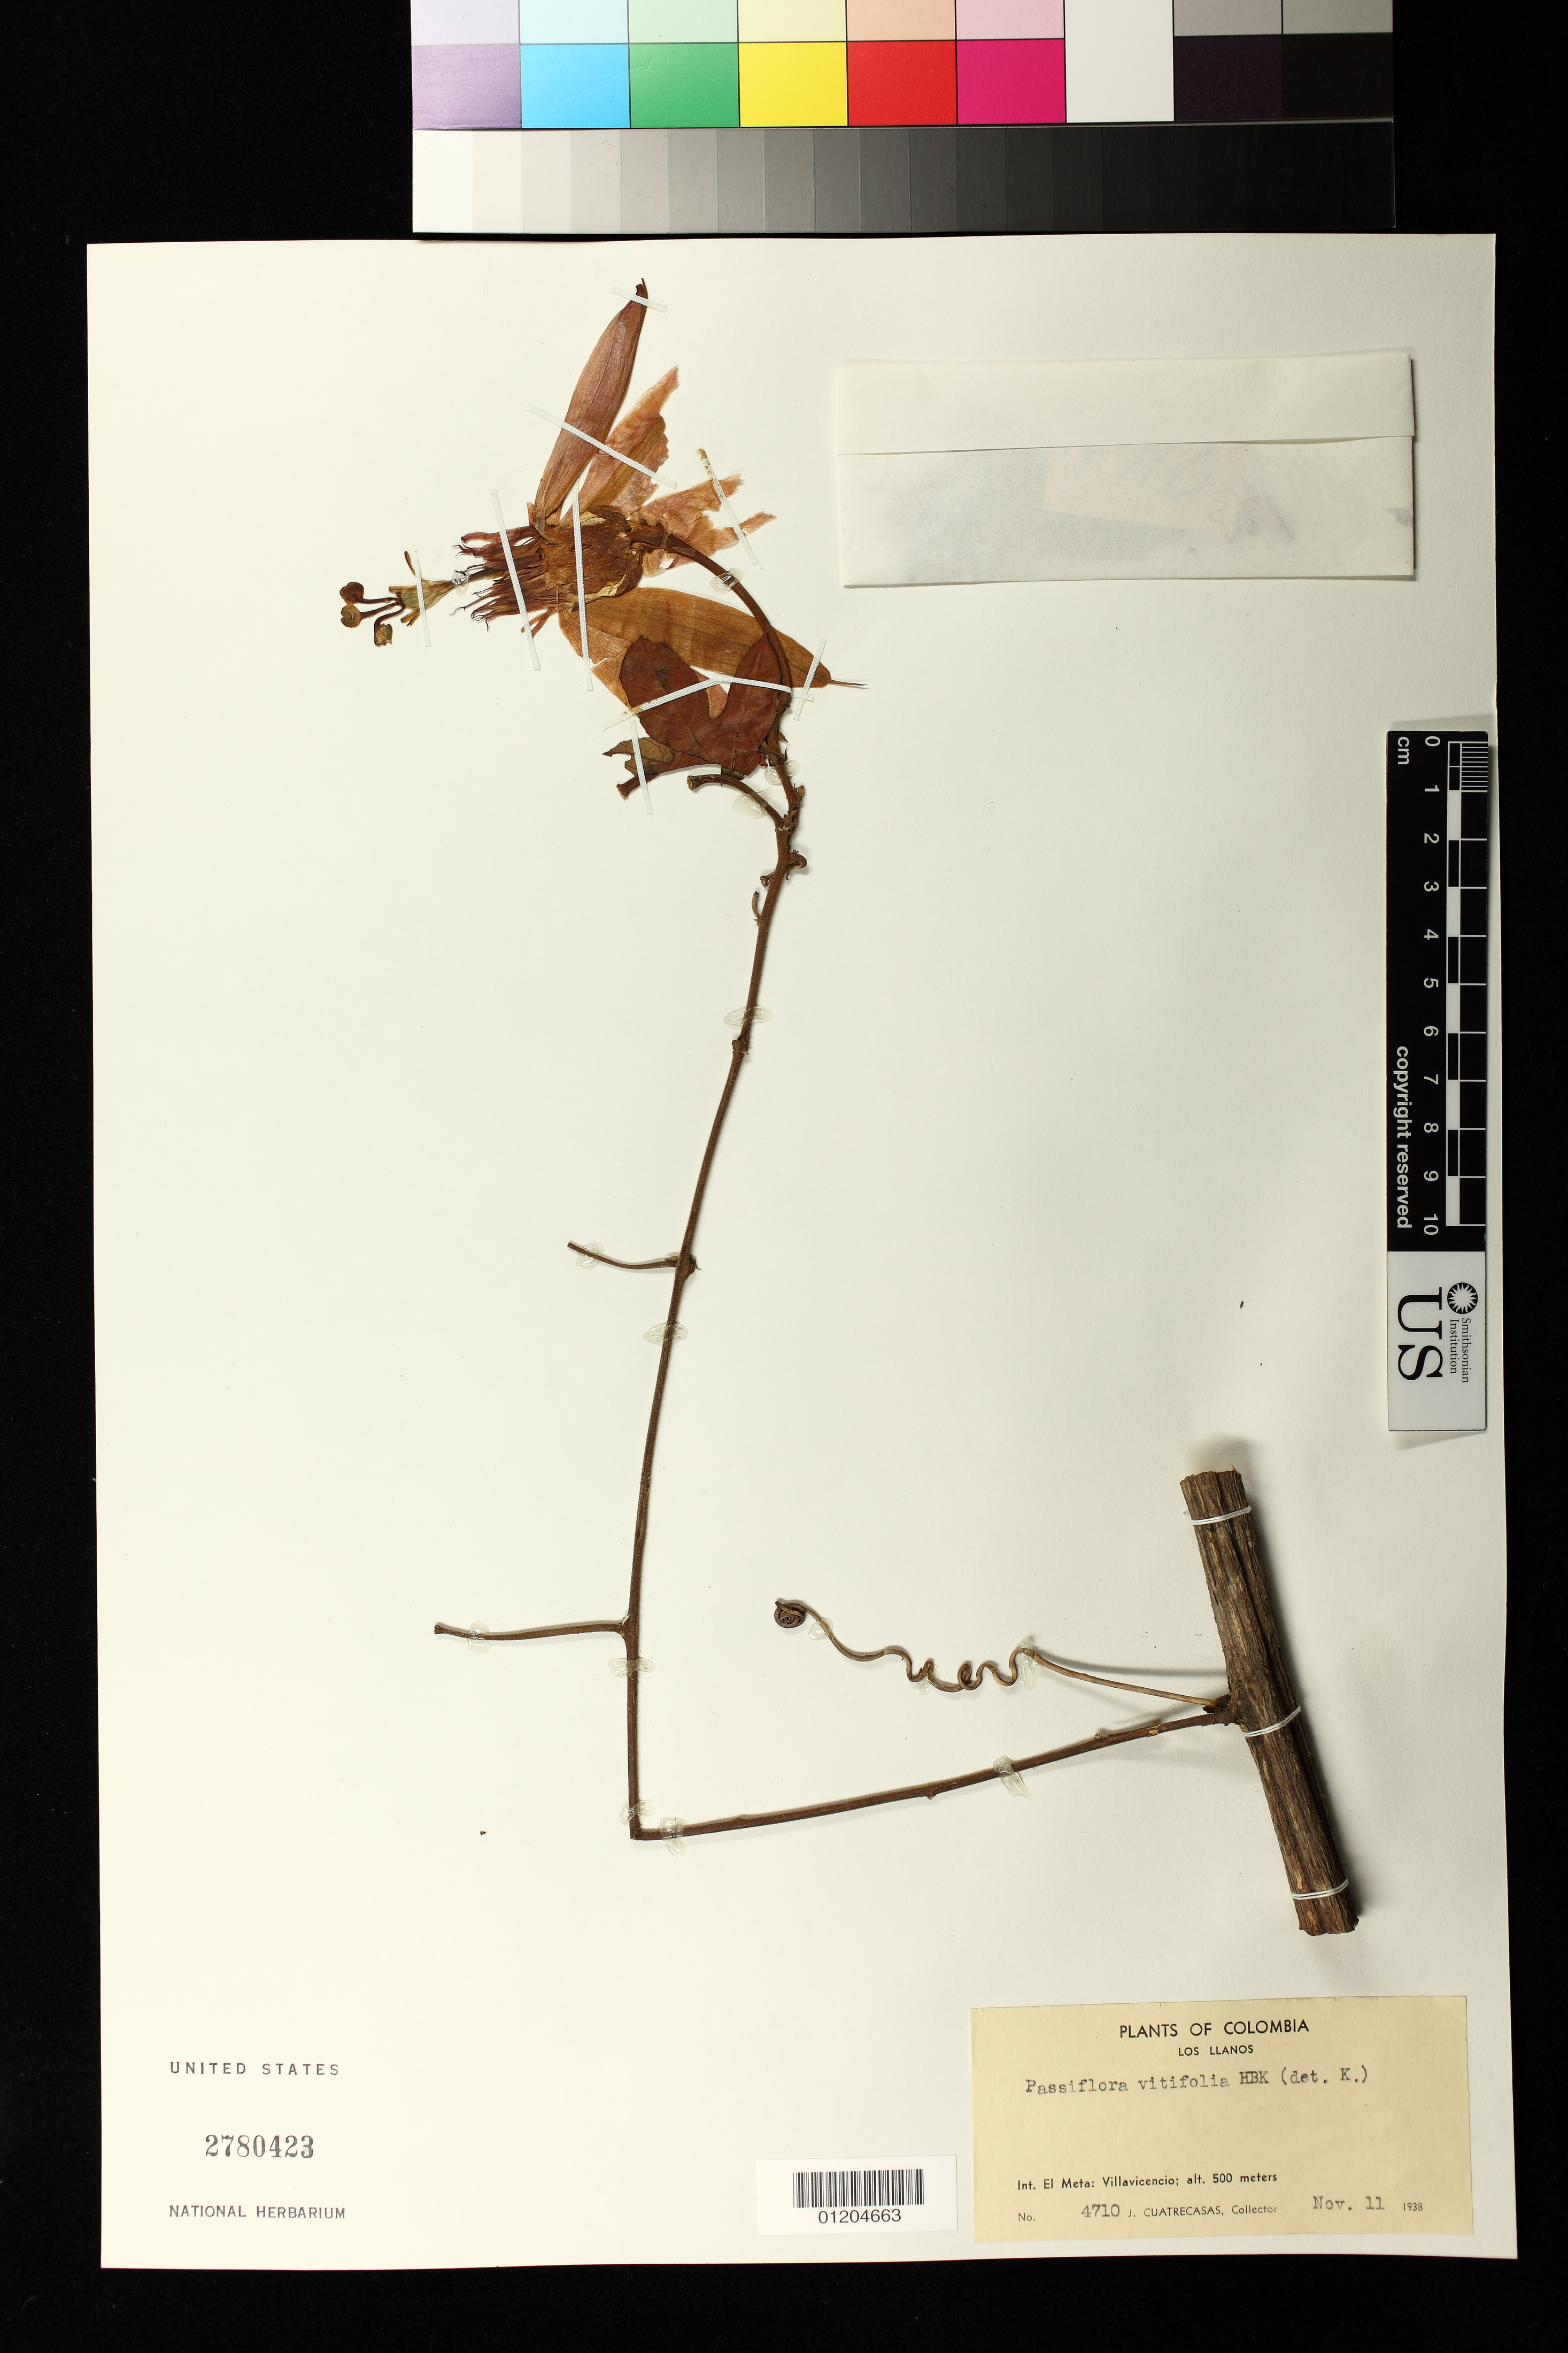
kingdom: Plantae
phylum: Tracheophyta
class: Magnoliopsida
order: Malpighiales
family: Passifloraceae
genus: Passiflora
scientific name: Passiflora vitifolia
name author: Kunth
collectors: J. Cuatrecasas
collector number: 4710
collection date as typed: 11 Nov 1938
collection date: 1938-11-11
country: Colombia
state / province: Meta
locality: Villavicencio.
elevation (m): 500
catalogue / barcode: US 2780423